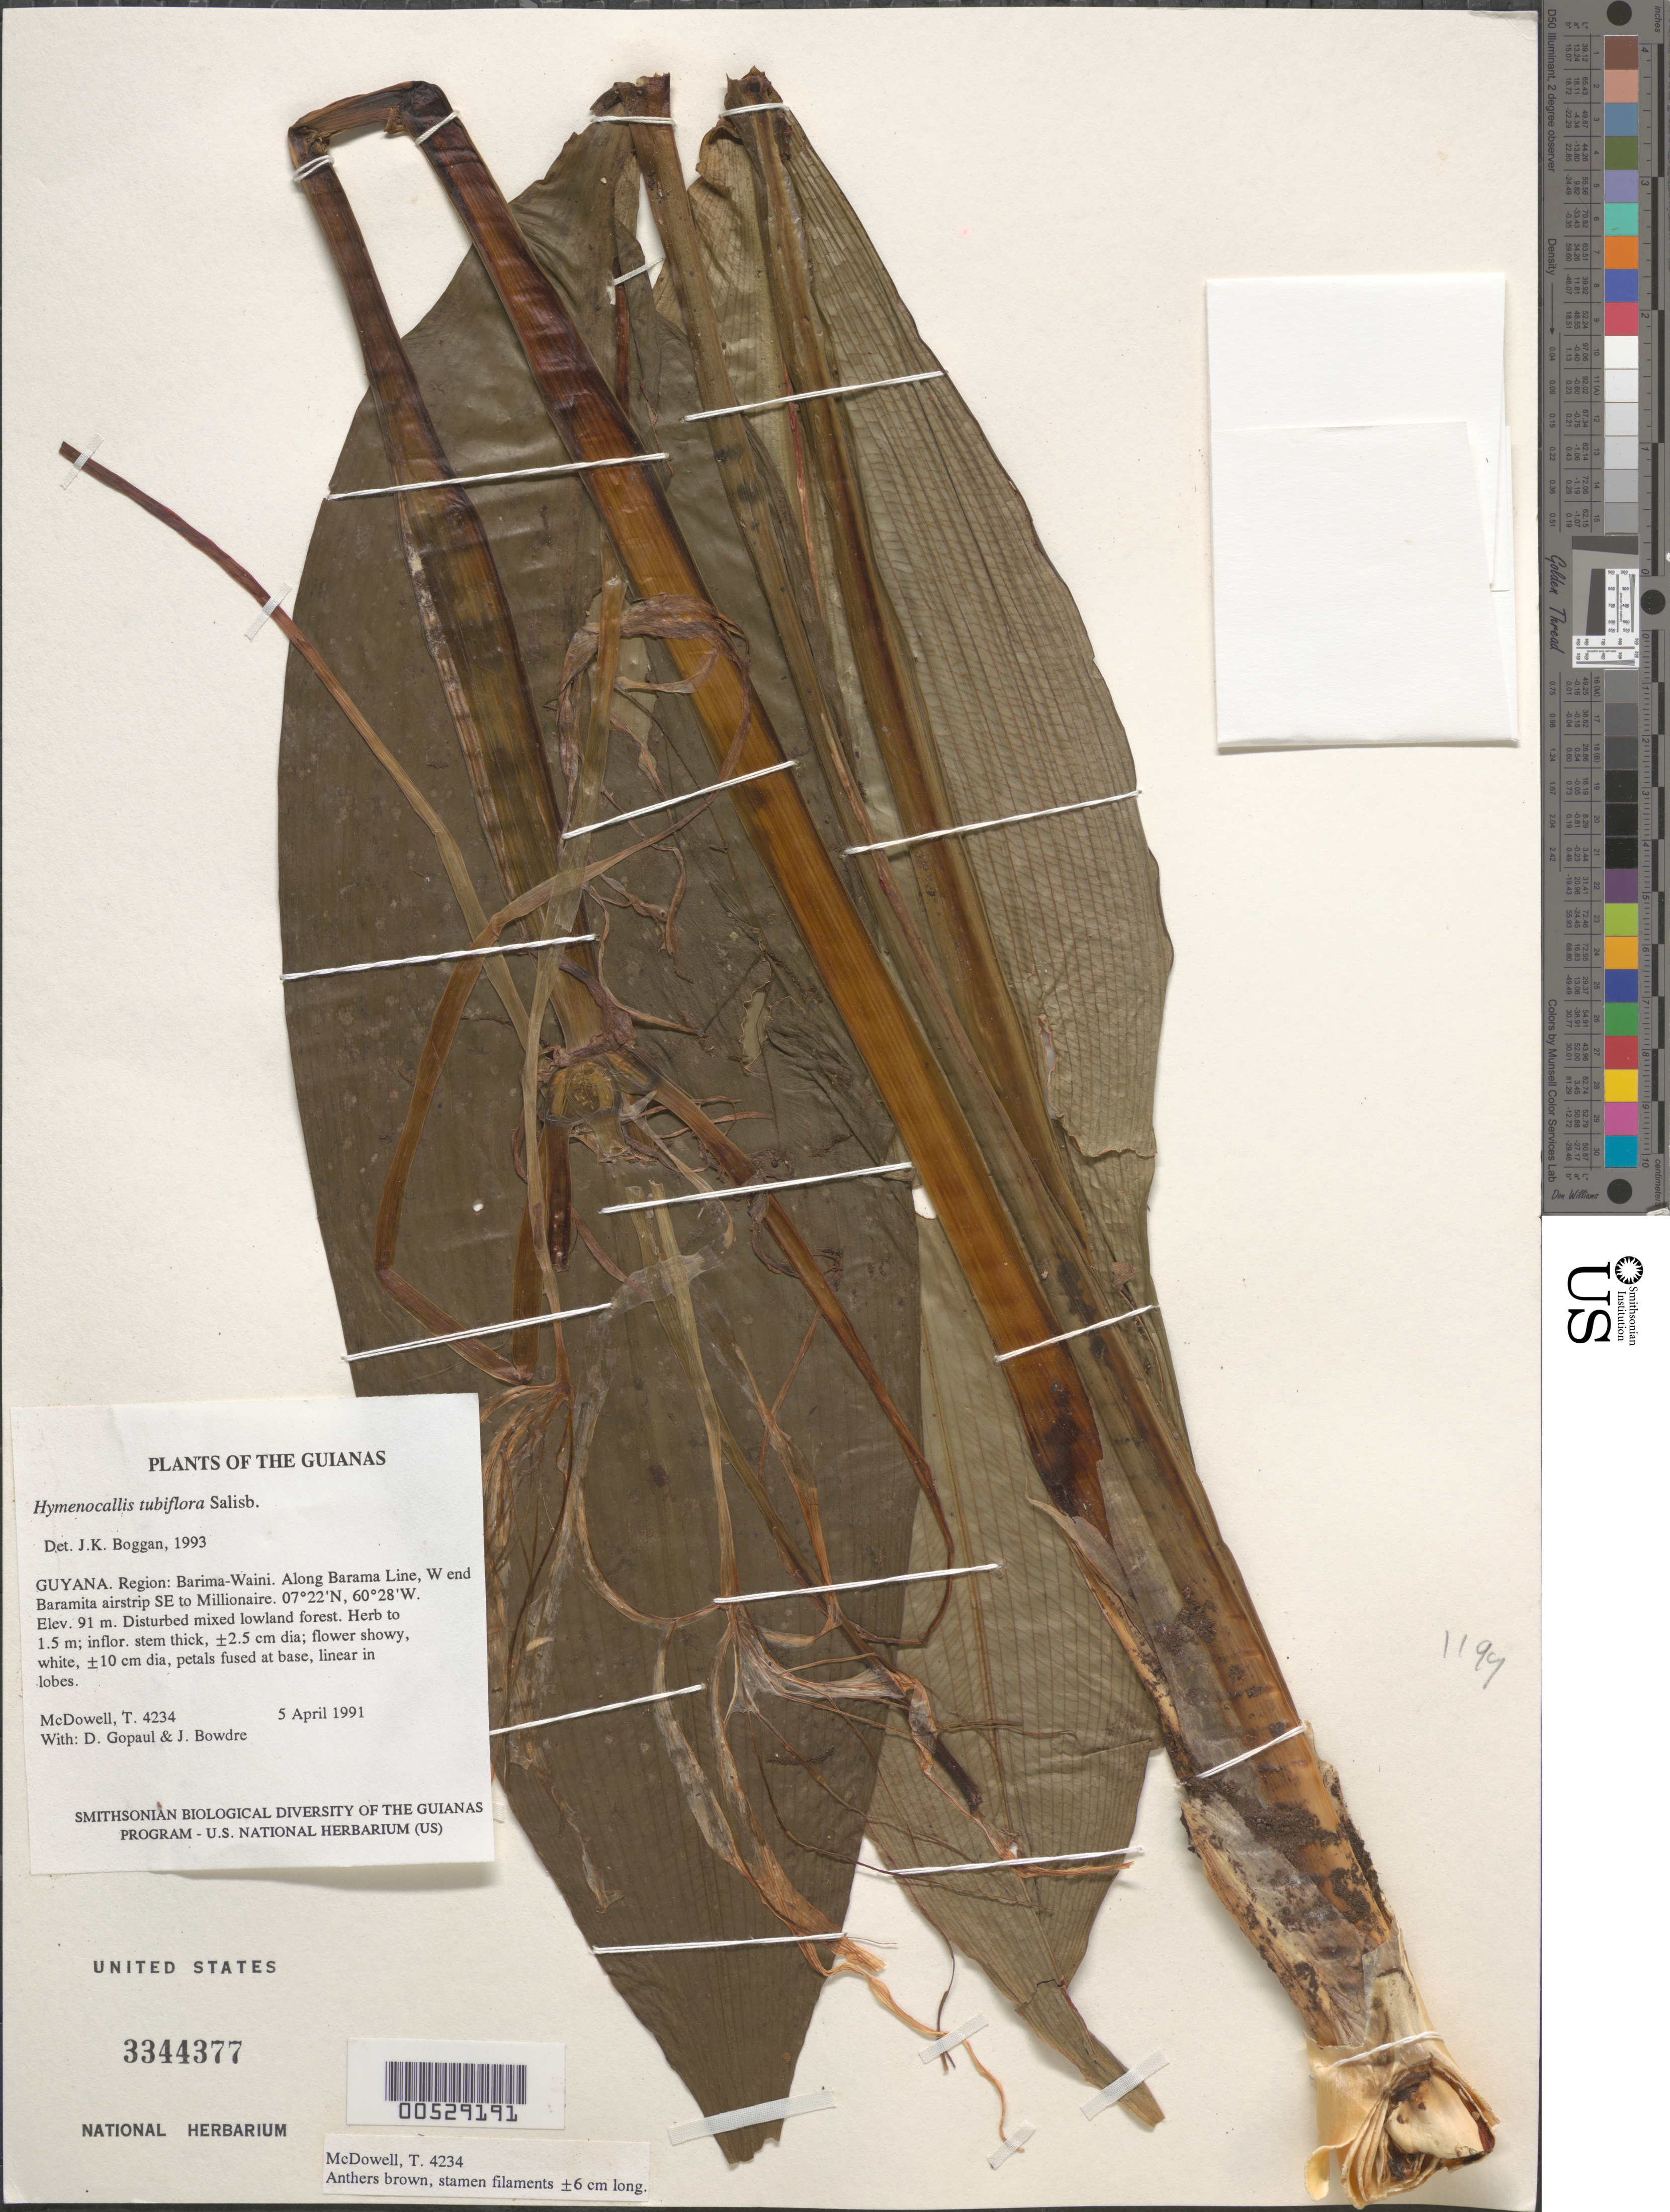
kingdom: Plantae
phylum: Tracheophyta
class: Liliopsida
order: Asparagales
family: Amaryllidaceae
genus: Hymenocallis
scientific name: Hymenocallis tubiflora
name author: Salisb.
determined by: Boggan, J. K., (US), NMNH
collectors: T. McDowell, D. Gopaul & J. Bowdre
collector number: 4234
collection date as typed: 5 April 1991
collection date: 1991-04-05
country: Guyana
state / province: Barima-Waini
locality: Along Barama Line, W end Baramita airstrip SE to Millionaire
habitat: Disturbed mixed lowland forest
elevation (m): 91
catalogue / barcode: US 3344377